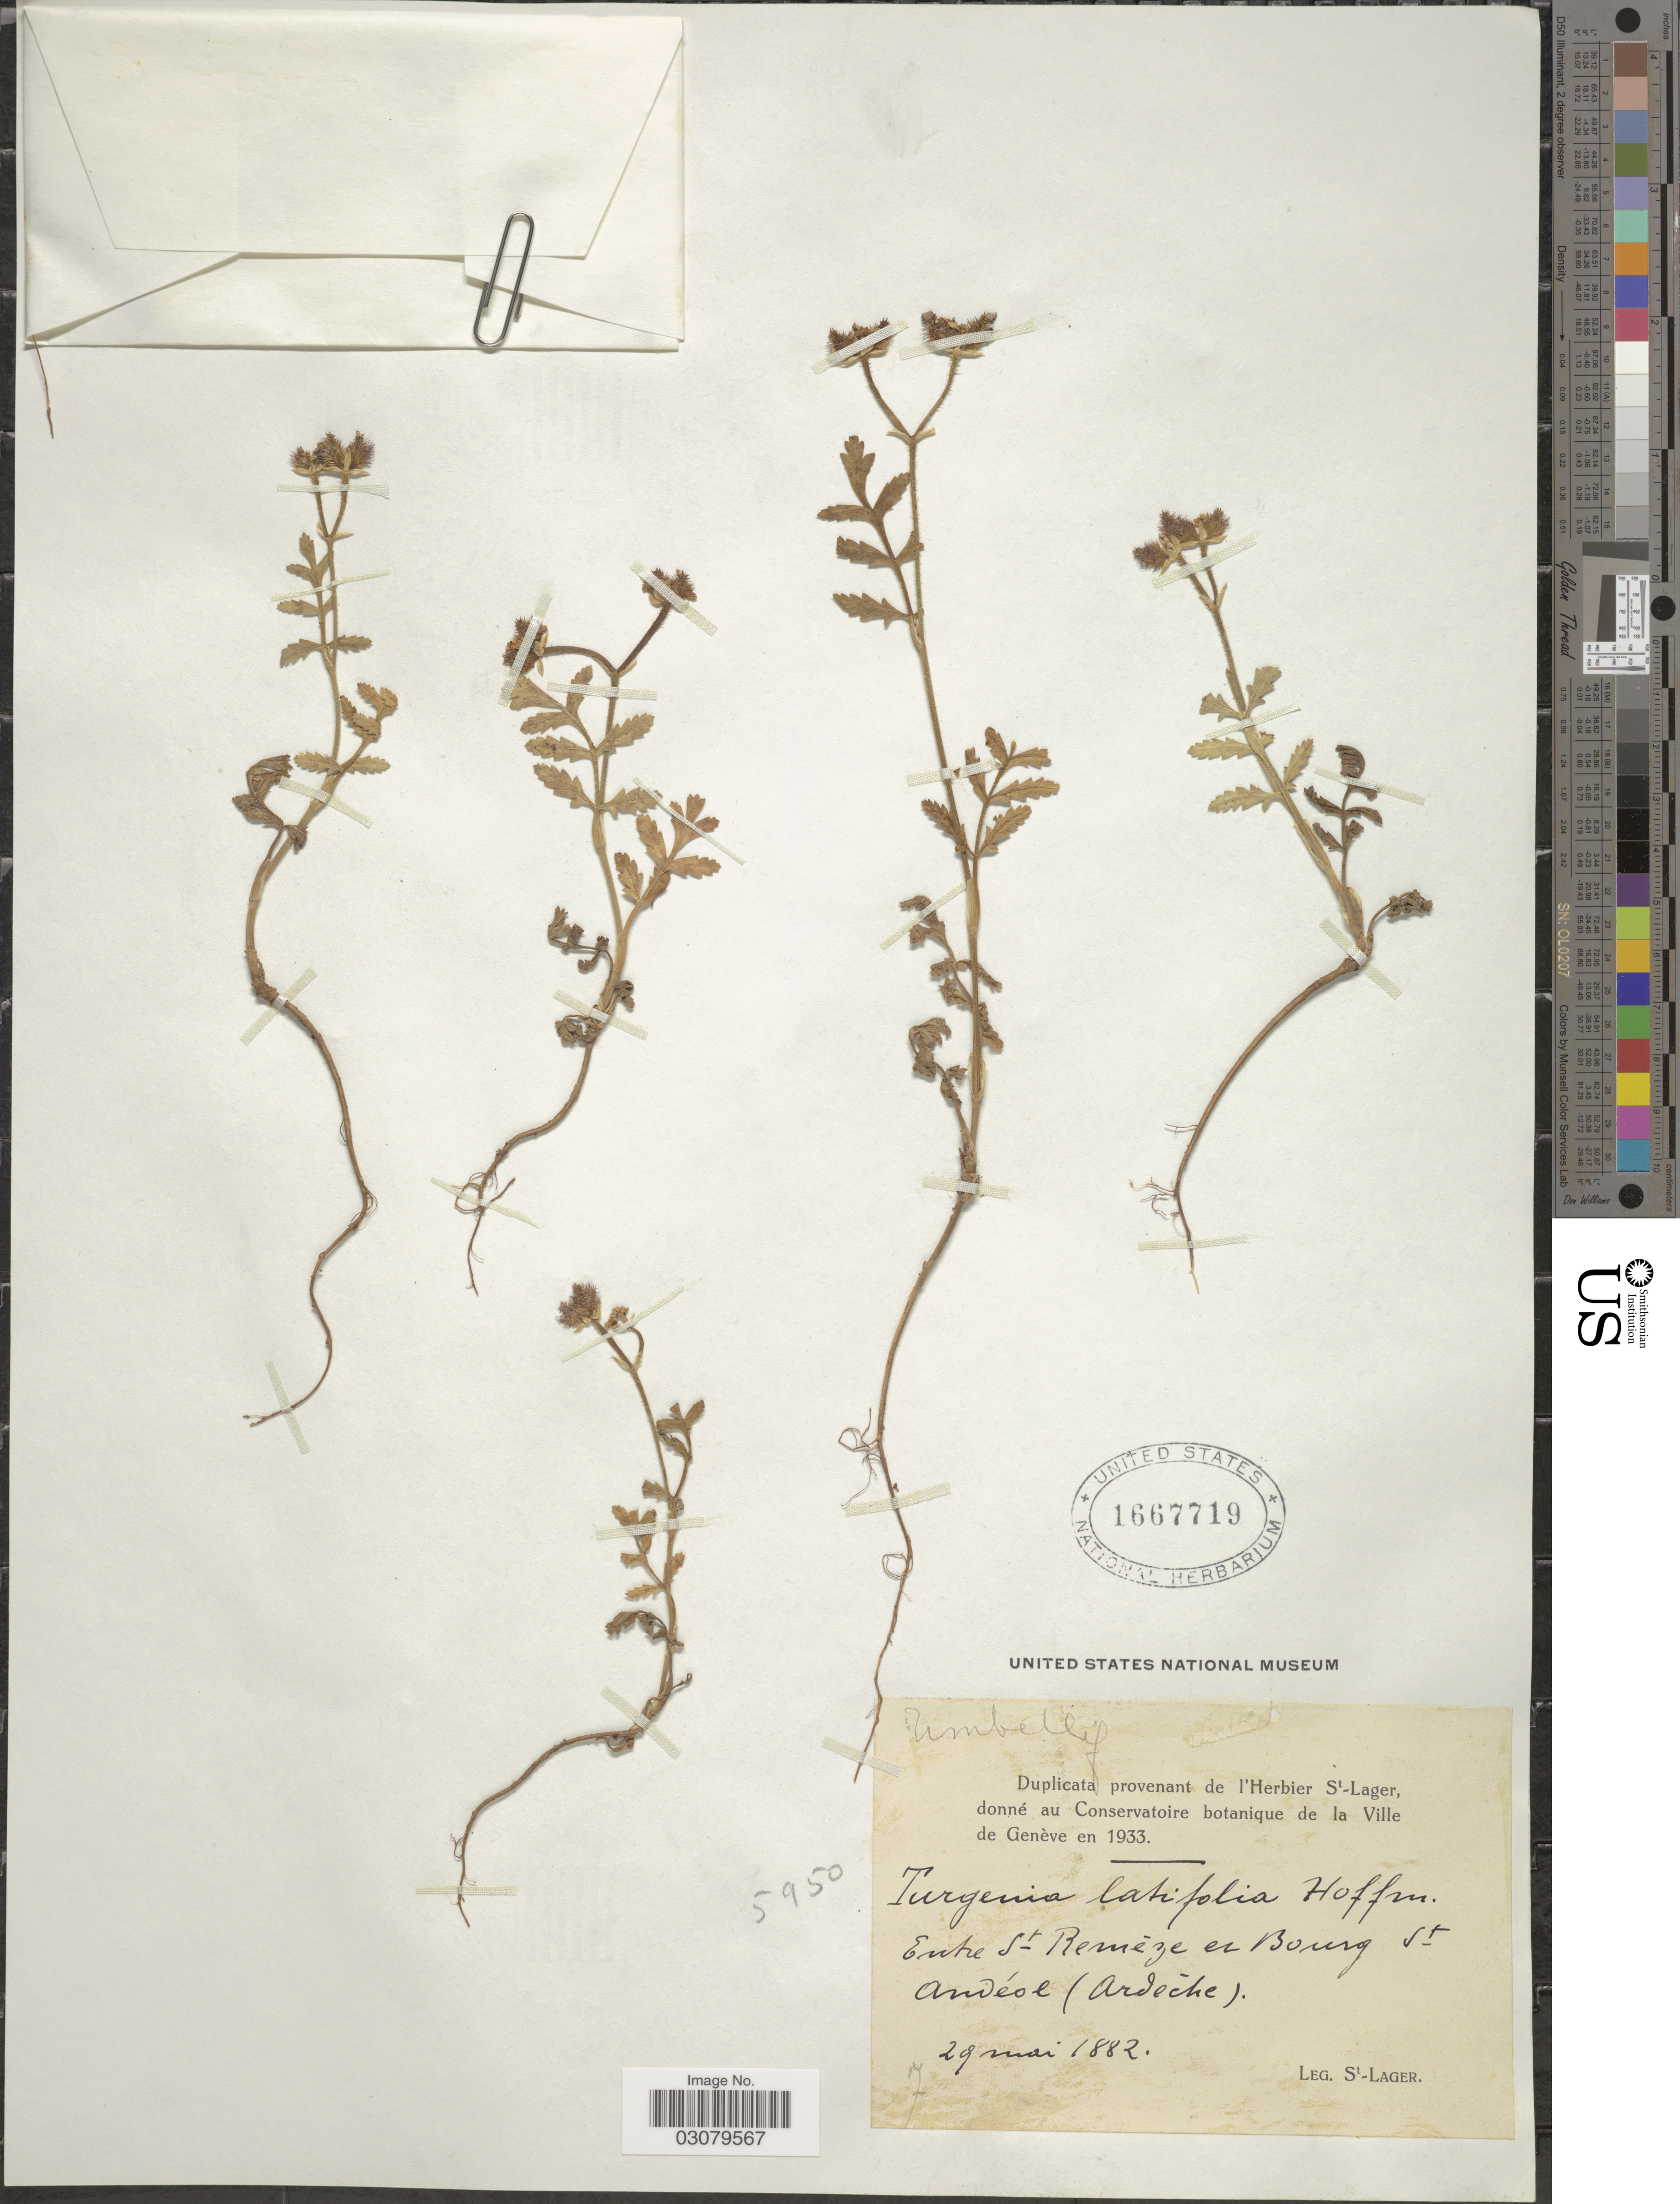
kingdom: Plantae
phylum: Tracheophyta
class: Magnoliopsida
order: Apiales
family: Apiaceae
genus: Caucalis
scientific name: Caucalis latifolia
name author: L.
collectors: -. St. Lager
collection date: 1882-05-29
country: France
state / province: Auvergne-Rhône-Alpes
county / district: Ardèche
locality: Entre St Remèze et Bourg St Andéol (Ardèche).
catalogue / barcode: US 1667719